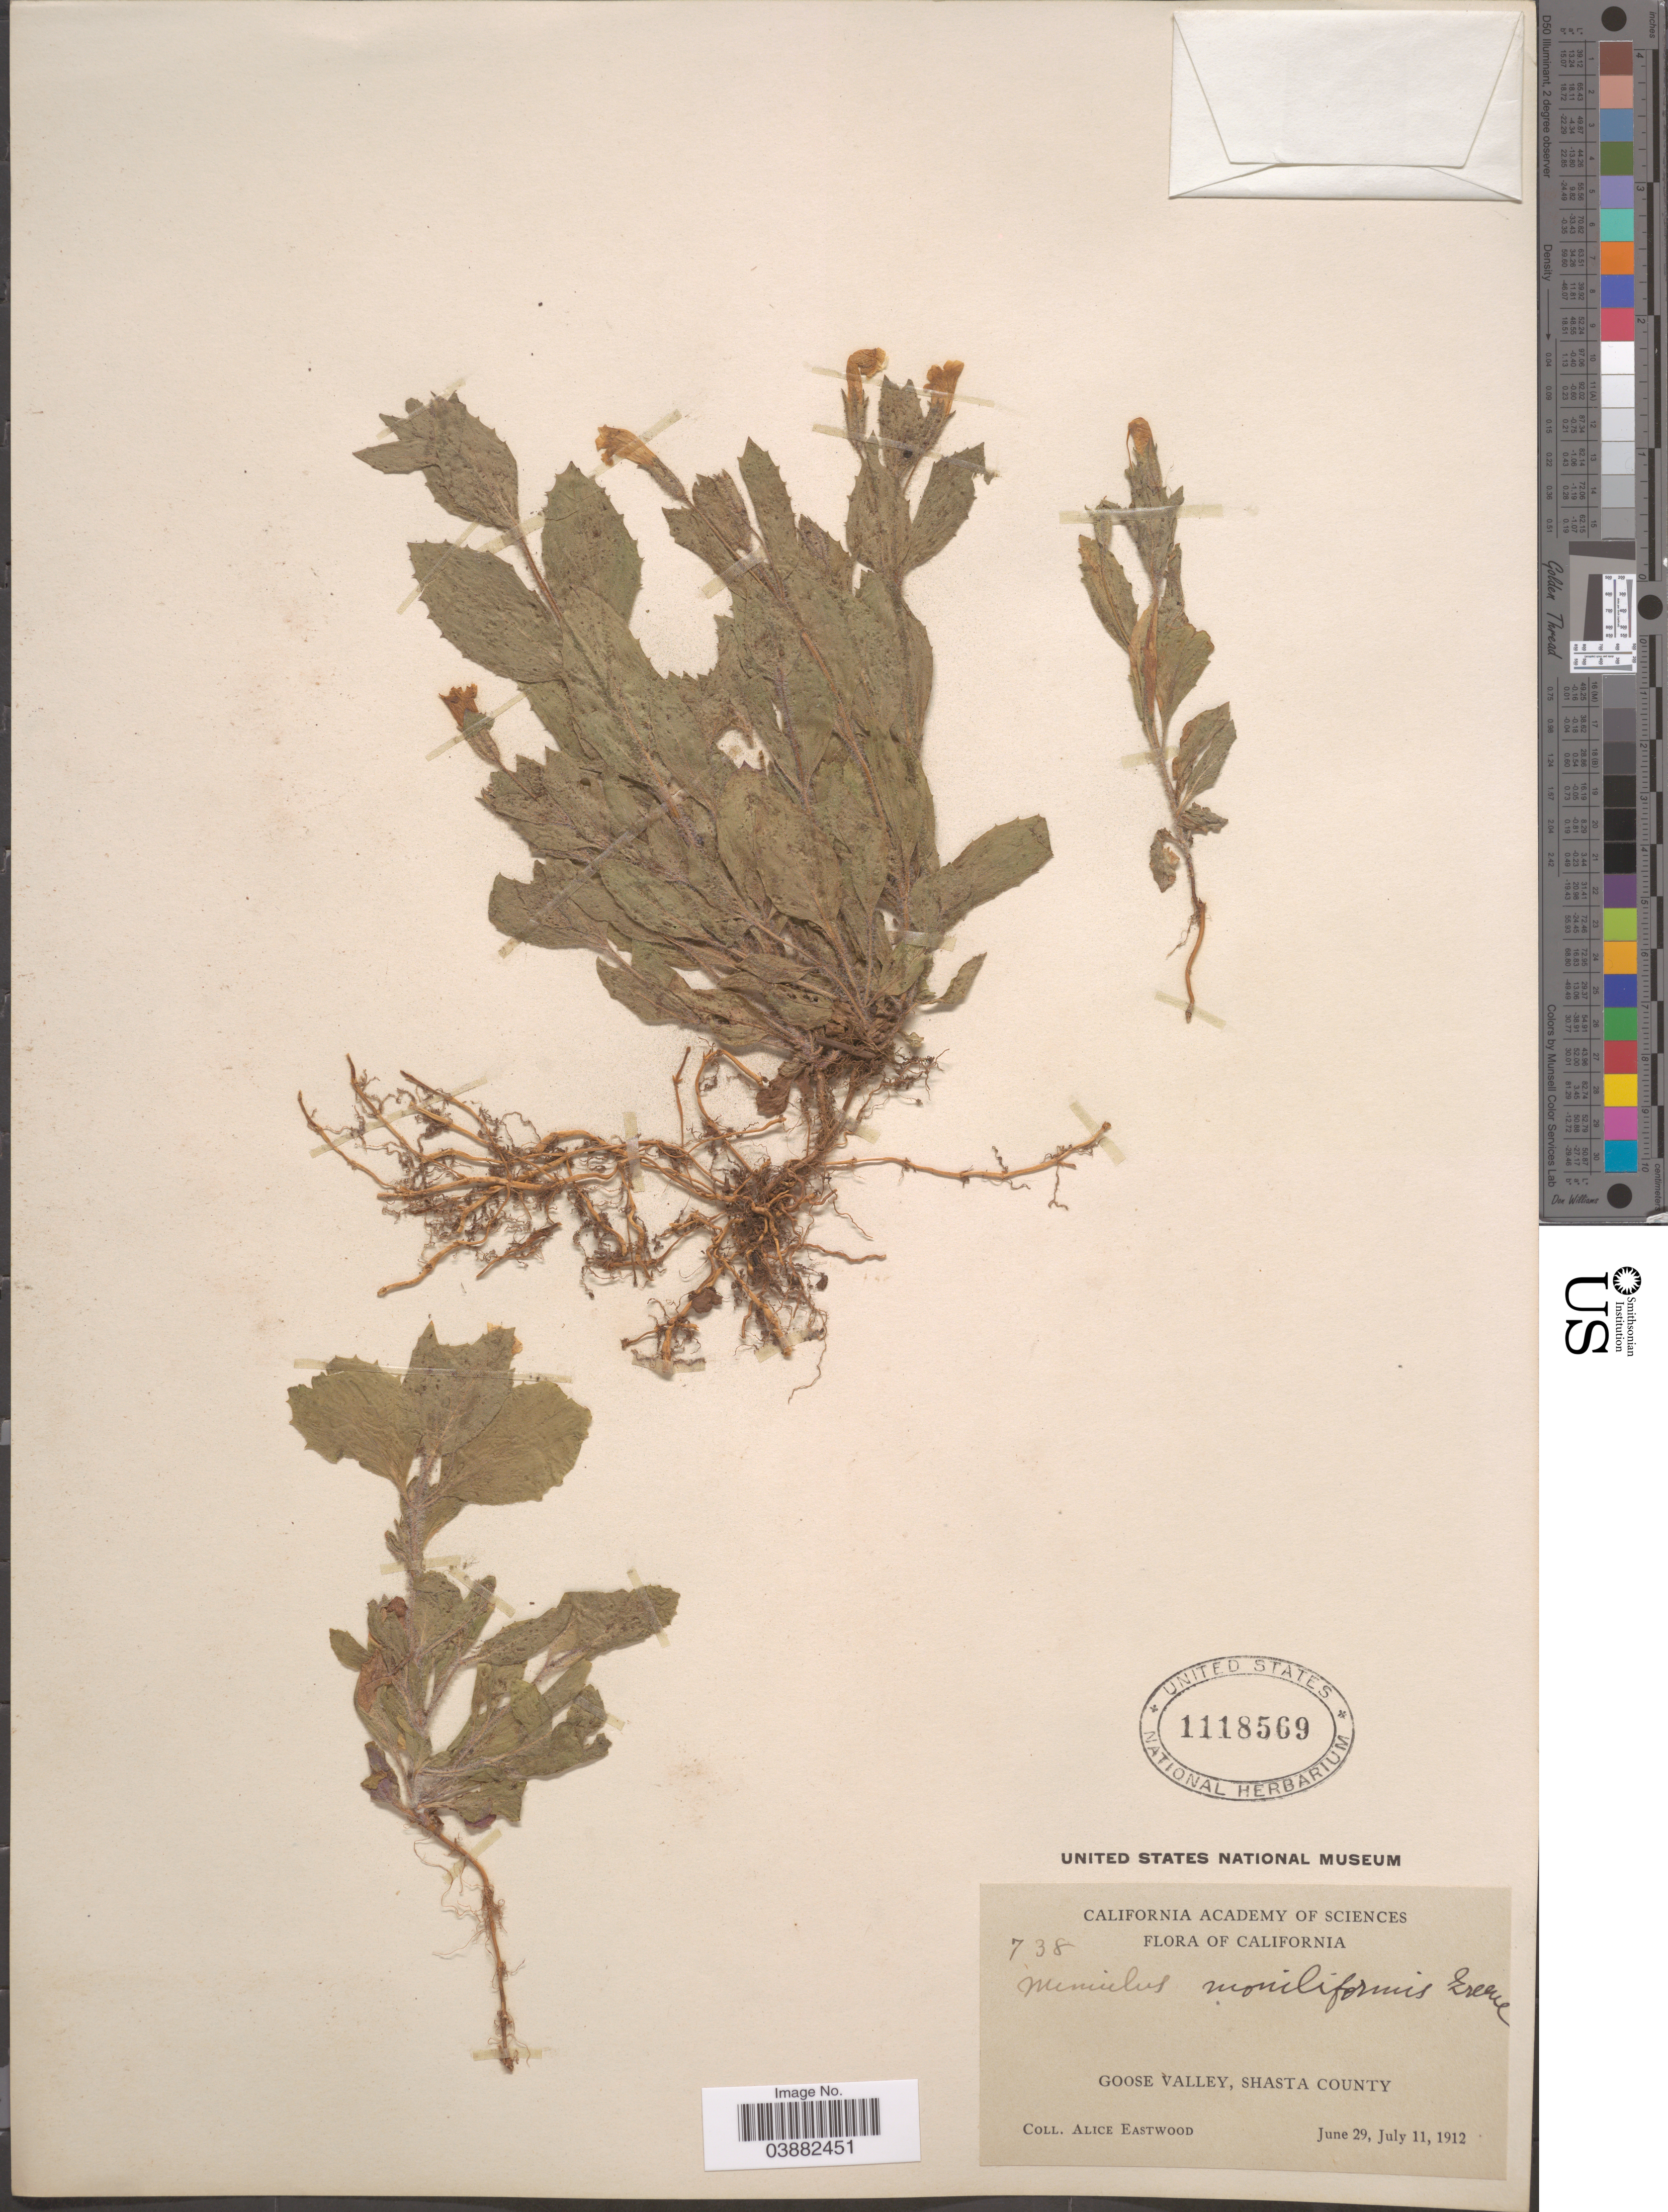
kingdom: Plantae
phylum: Tracheophyta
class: Magnoliopsida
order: Lamiales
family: Phrymaceae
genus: Mimulus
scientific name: Mimulus moniliformis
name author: Greene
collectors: A. Eastwood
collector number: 738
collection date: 1912-06-29/1912-07-11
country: United States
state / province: California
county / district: Shasta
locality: Goose Valley, Shasta County.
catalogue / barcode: US 1118569